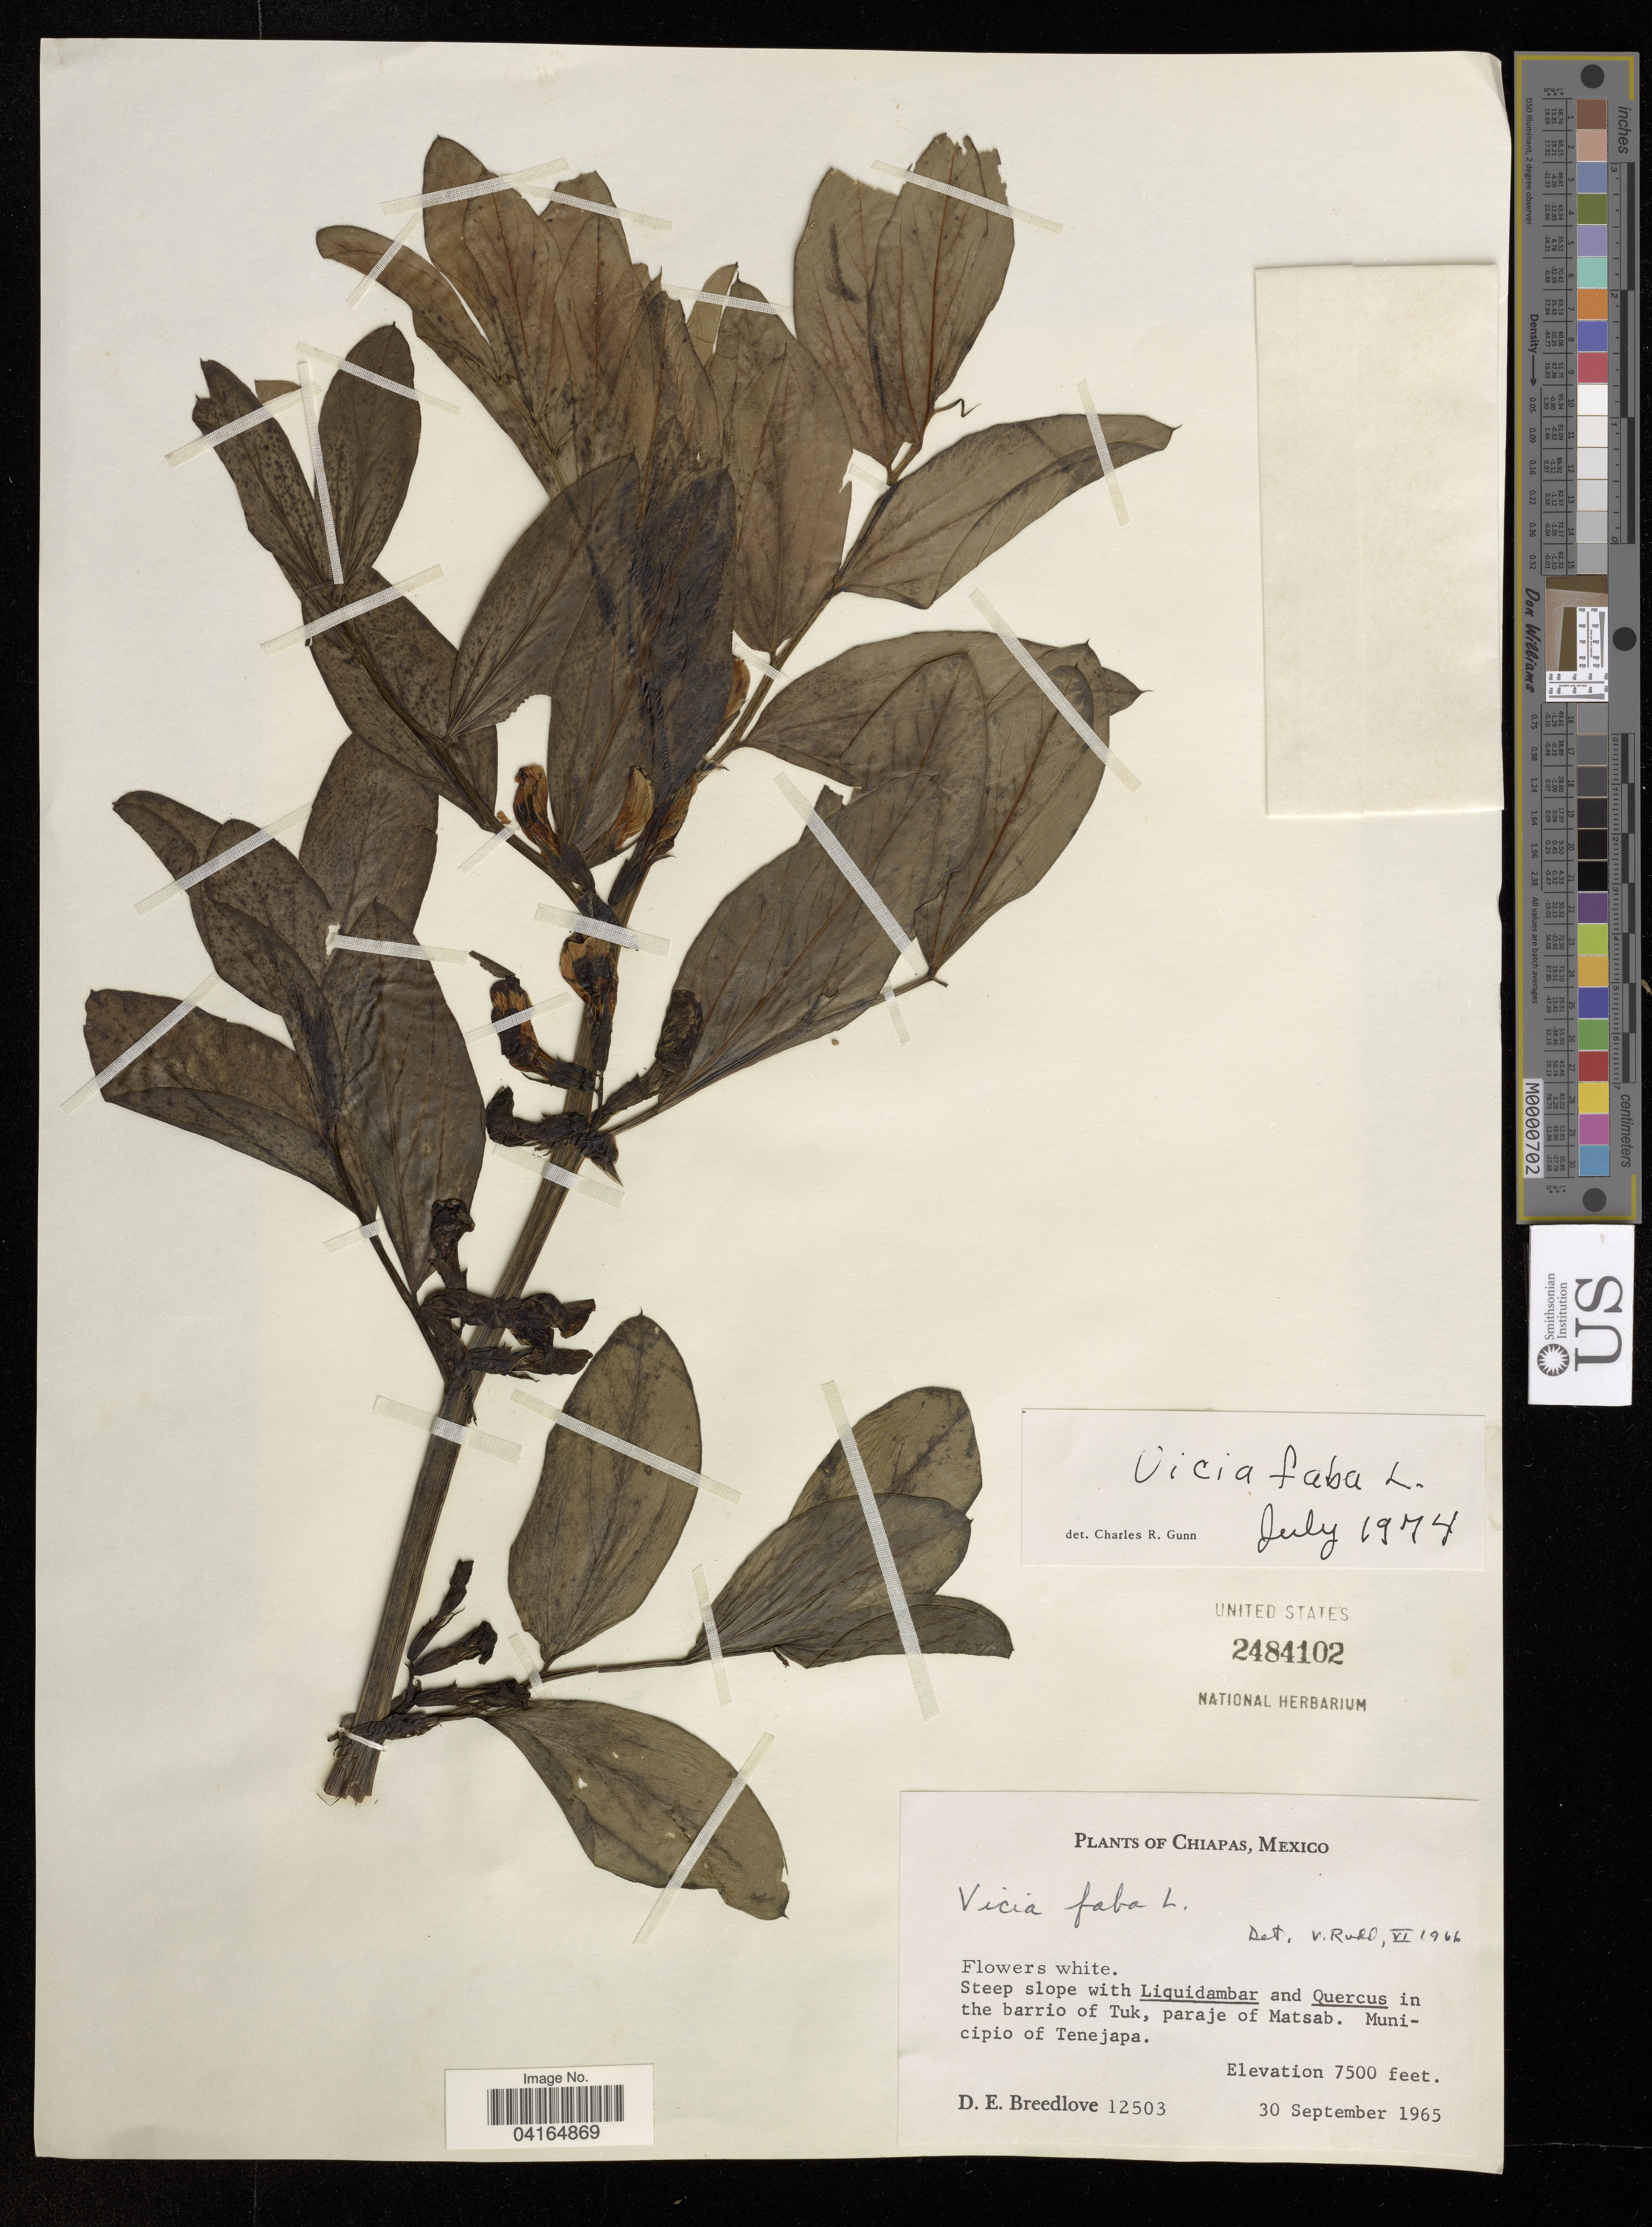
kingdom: Plantae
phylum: Tracheophyta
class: Magnoliopsida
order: Fabales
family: Fabaceae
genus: Vicia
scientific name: Vicia faba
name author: L.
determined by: Hechenleitner, Paulina, RBG Edinburgh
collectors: D. E. Breedlove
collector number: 12503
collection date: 1965-09-30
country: Mexico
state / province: Chiapas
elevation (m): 2286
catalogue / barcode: US 2484102